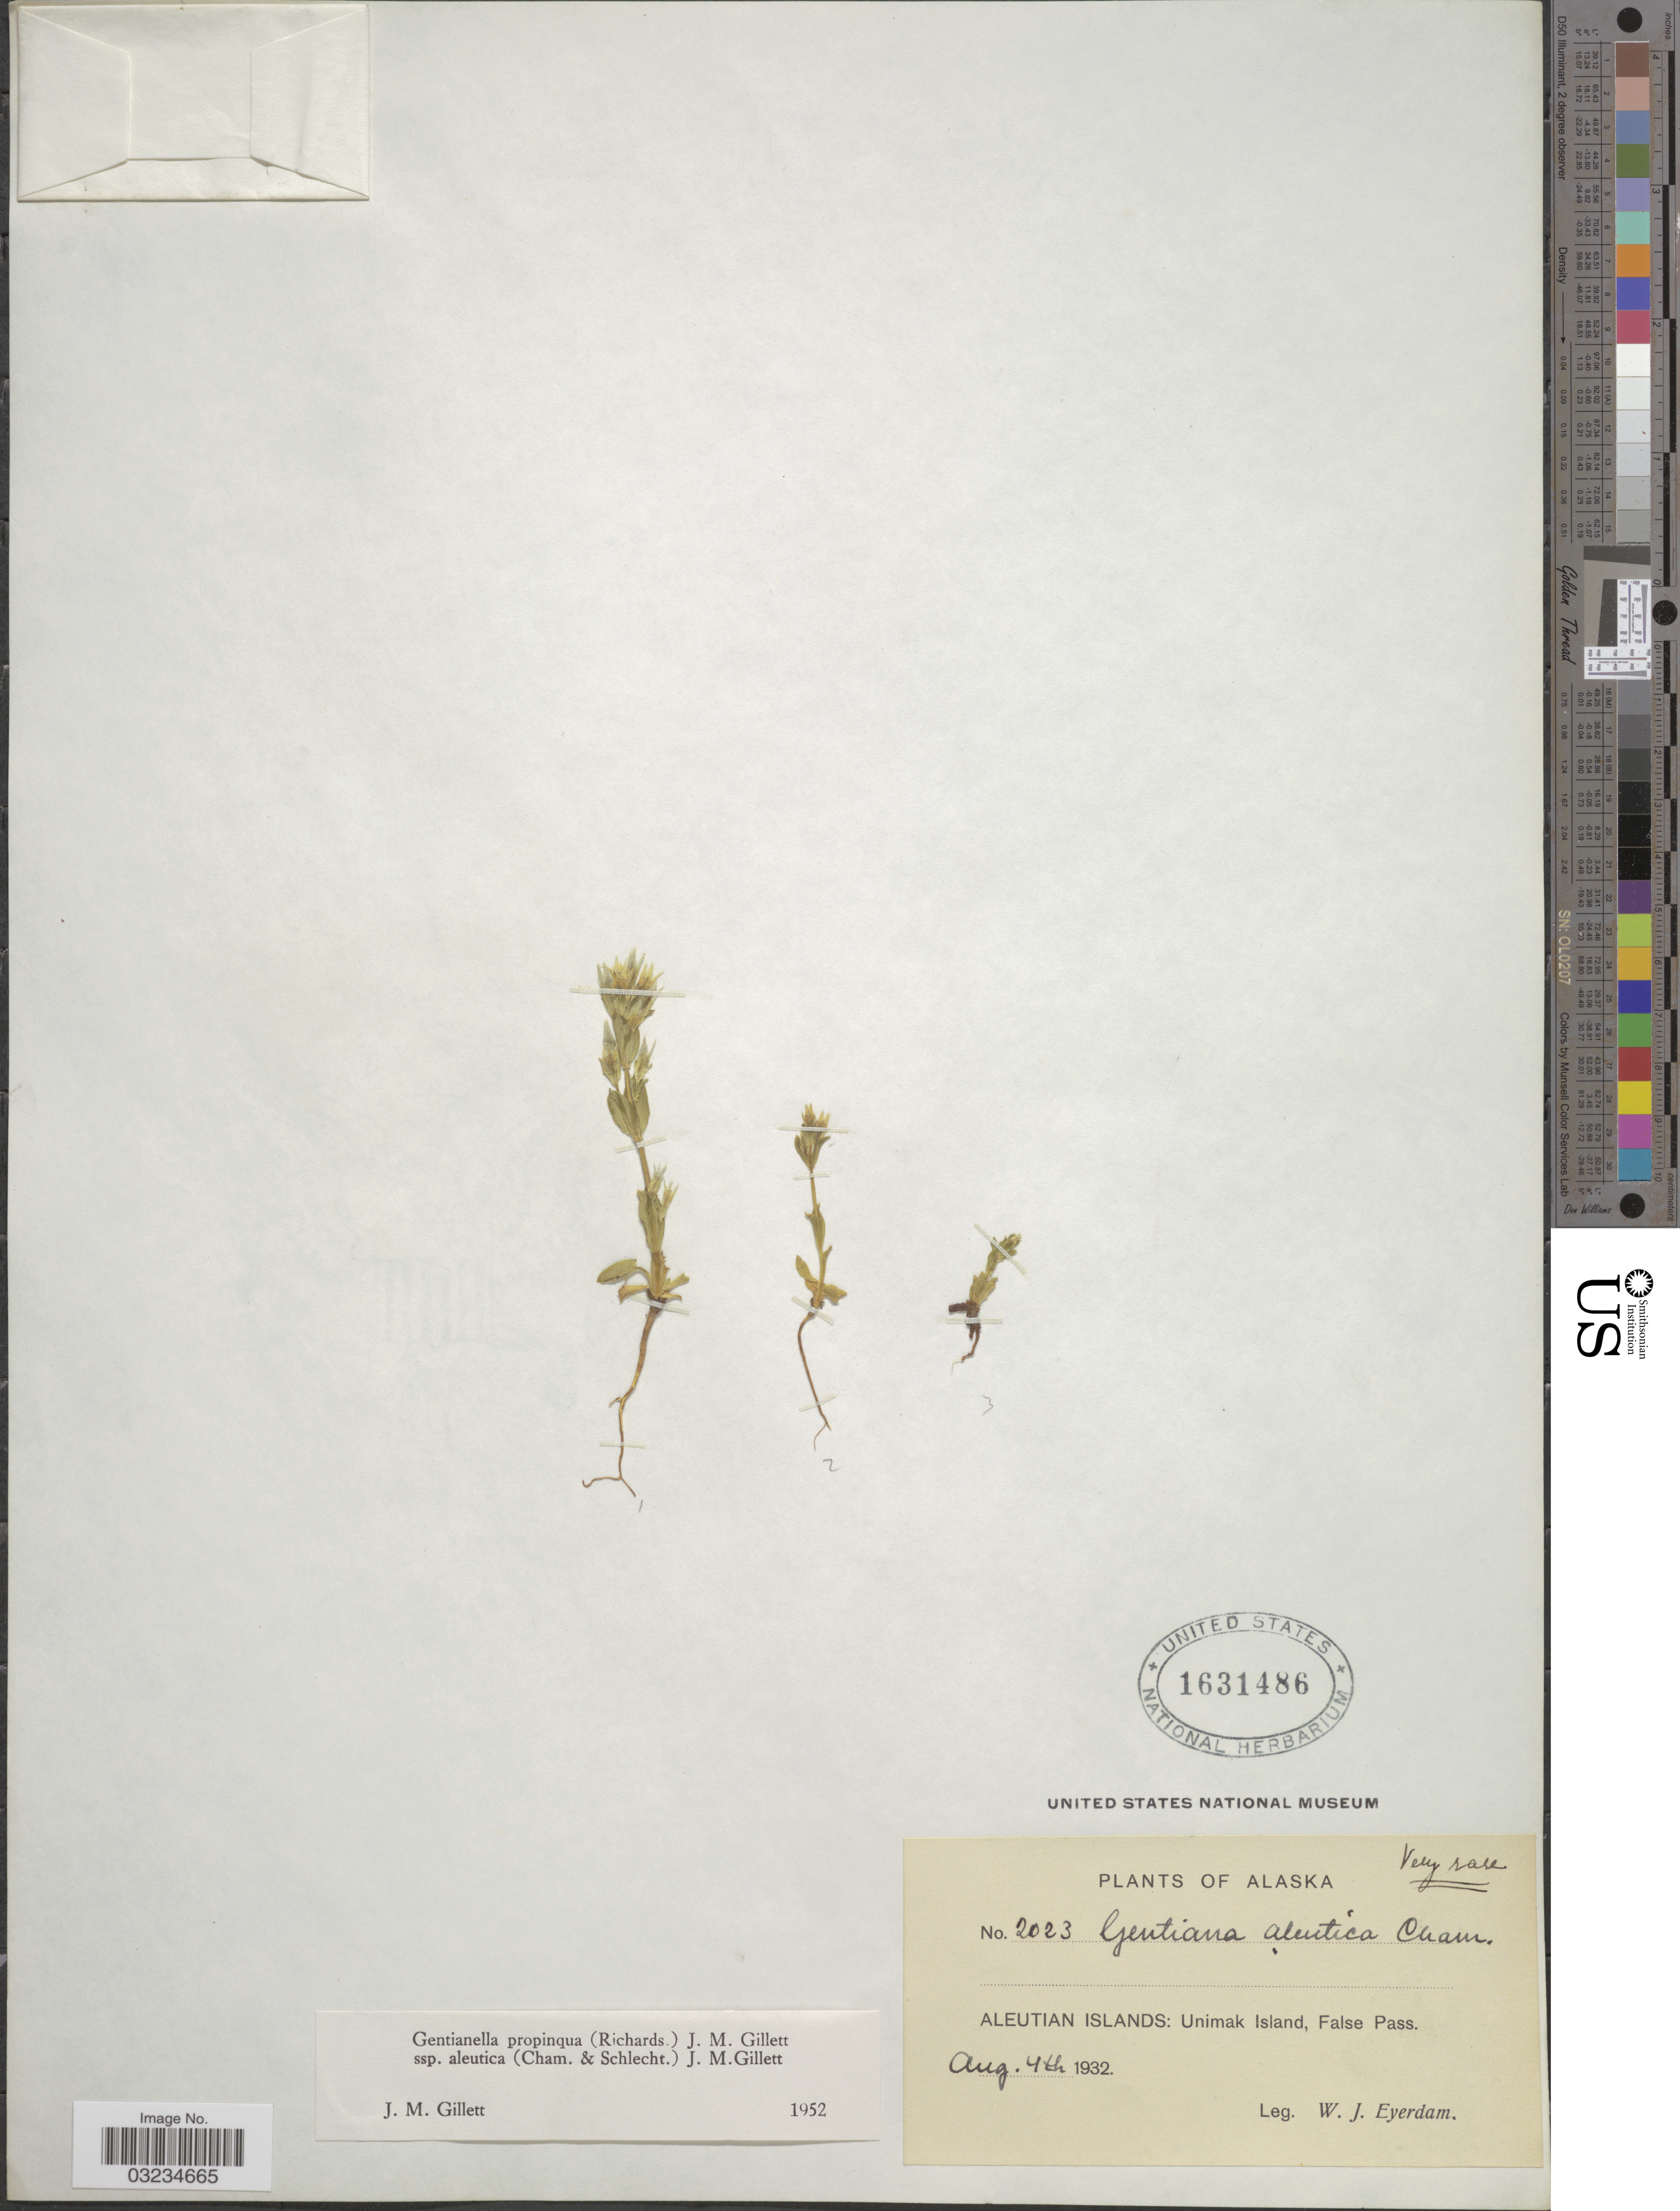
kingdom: Plantae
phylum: Tracheophyta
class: Magnoliopsida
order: Gentianales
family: Gentianaceae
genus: Gentiana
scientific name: Gentiana propinqua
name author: Richards.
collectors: W. J. Eyerdam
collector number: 2023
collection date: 1932-08-04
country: United States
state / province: Alaska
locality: Aleutian Islands: Unimak Island, False Pass.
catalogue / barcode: US 1631486